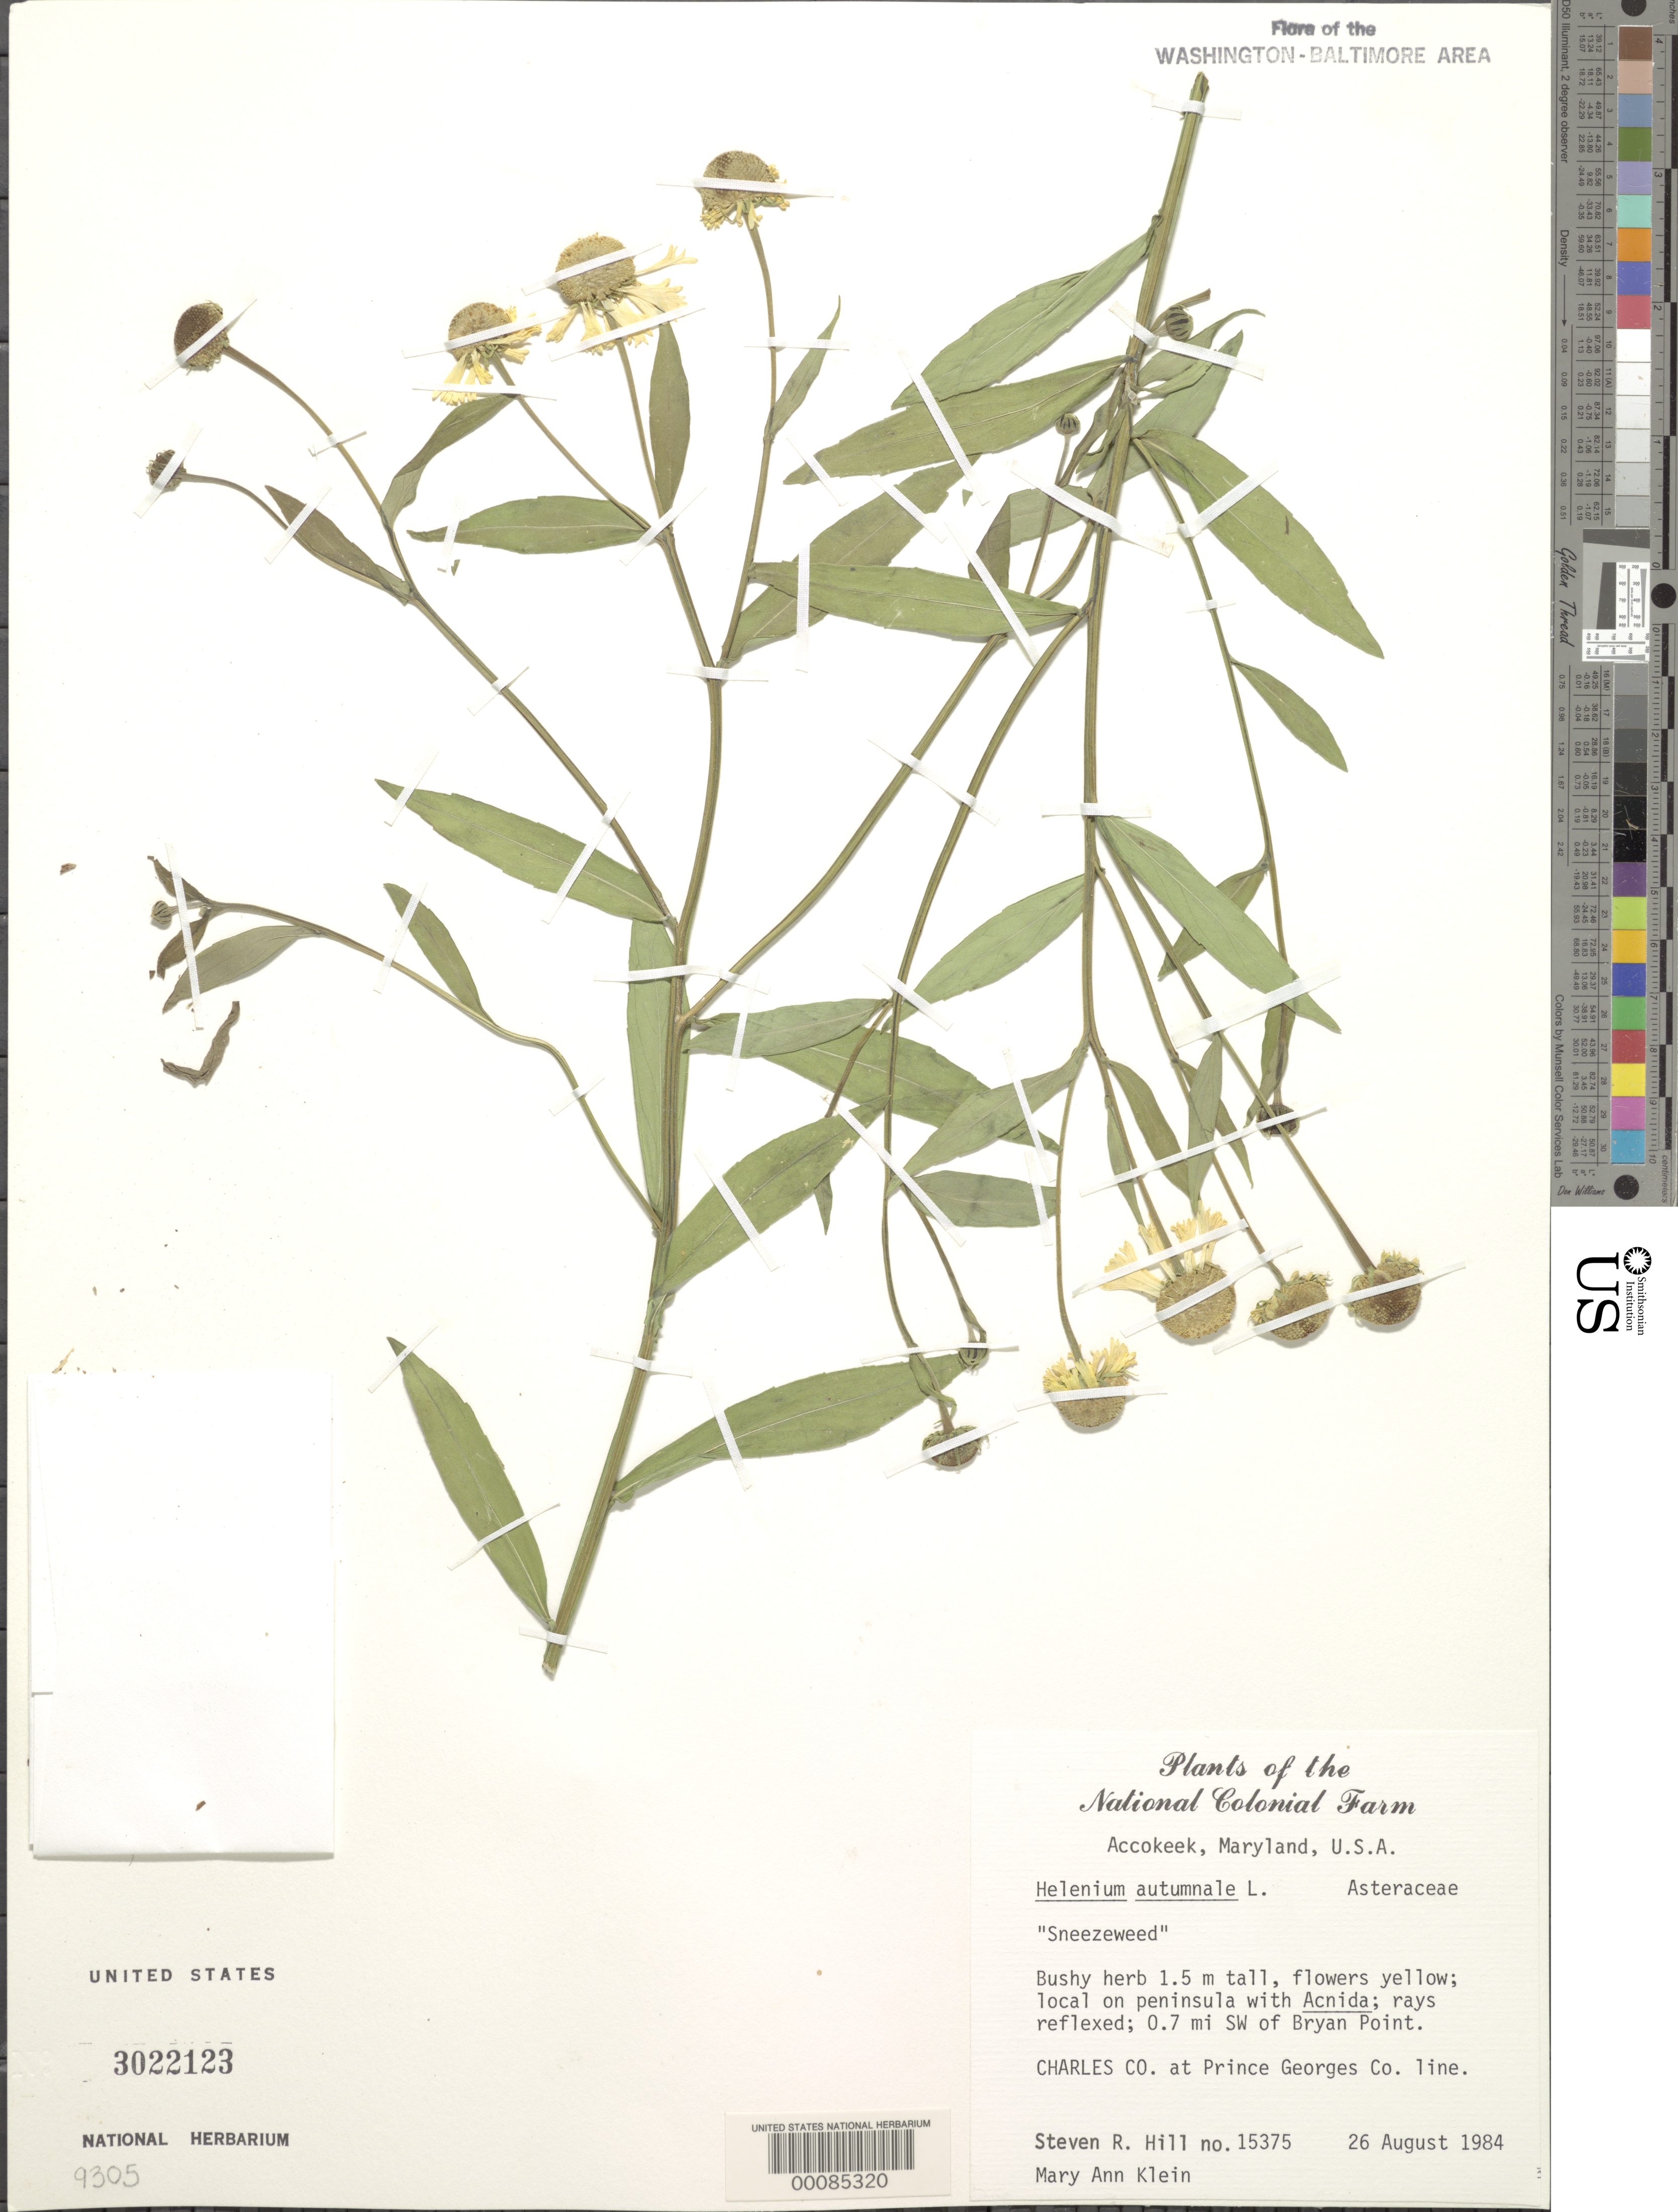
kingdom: Plantae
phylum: Tracheophyta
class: Magnoliopsida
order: Asterales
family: Asteraceae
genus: Helenium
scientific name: Helenium autumnale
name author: L.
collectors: S. R. Hill & M. A. Klein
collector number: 15275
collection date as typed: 26 Aug 1984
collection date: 1984-08-26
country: United States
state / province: Maryland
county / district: Charles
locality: SW of Bryan Point, border of PG County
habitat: Peninsula local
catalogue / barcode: US 3022123